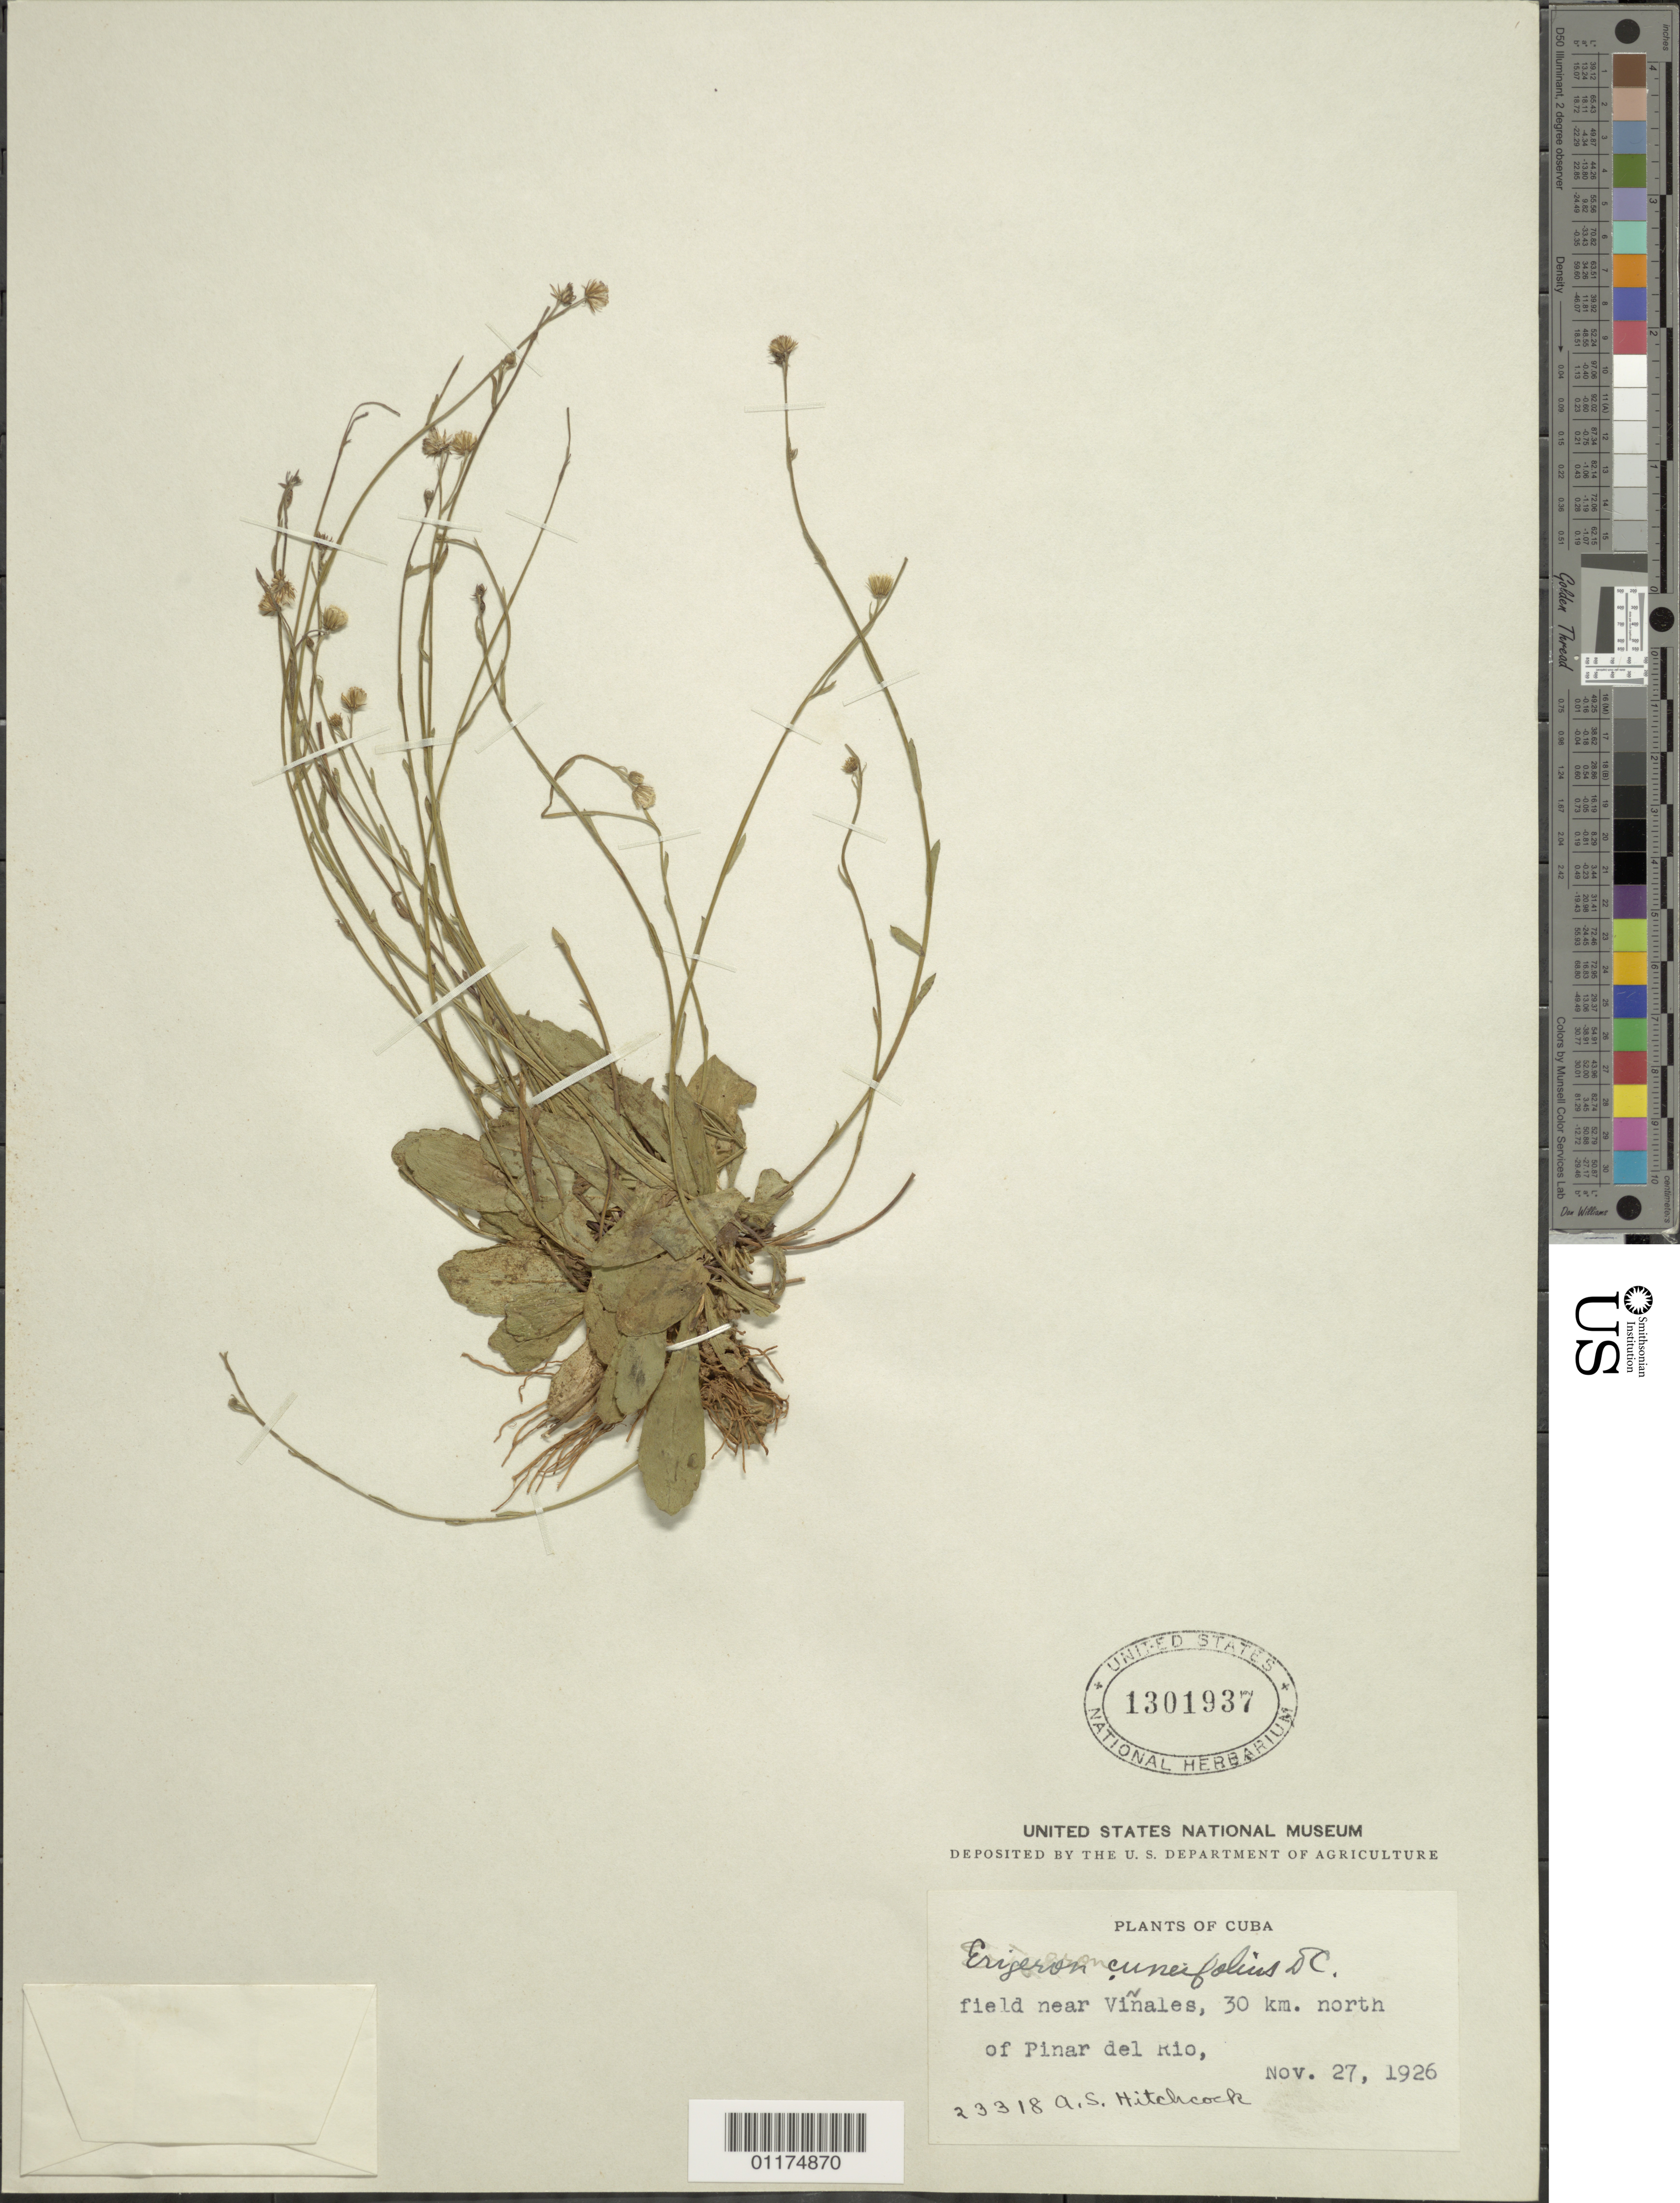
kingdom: Plantae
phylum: Tracheophyta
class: Magnoliopsida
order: Asterales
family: Asteraceae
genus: Erigeron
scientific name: Erigeron cuneifolius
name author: DC.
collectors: A. S. Hitchcock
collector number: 23318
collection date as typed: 27 Nov 1926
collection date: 1926-11-27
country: Cuba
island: Cuba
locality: field near Vinales, 30 km. north of Pinar del Rio,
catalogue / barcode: US 1301937